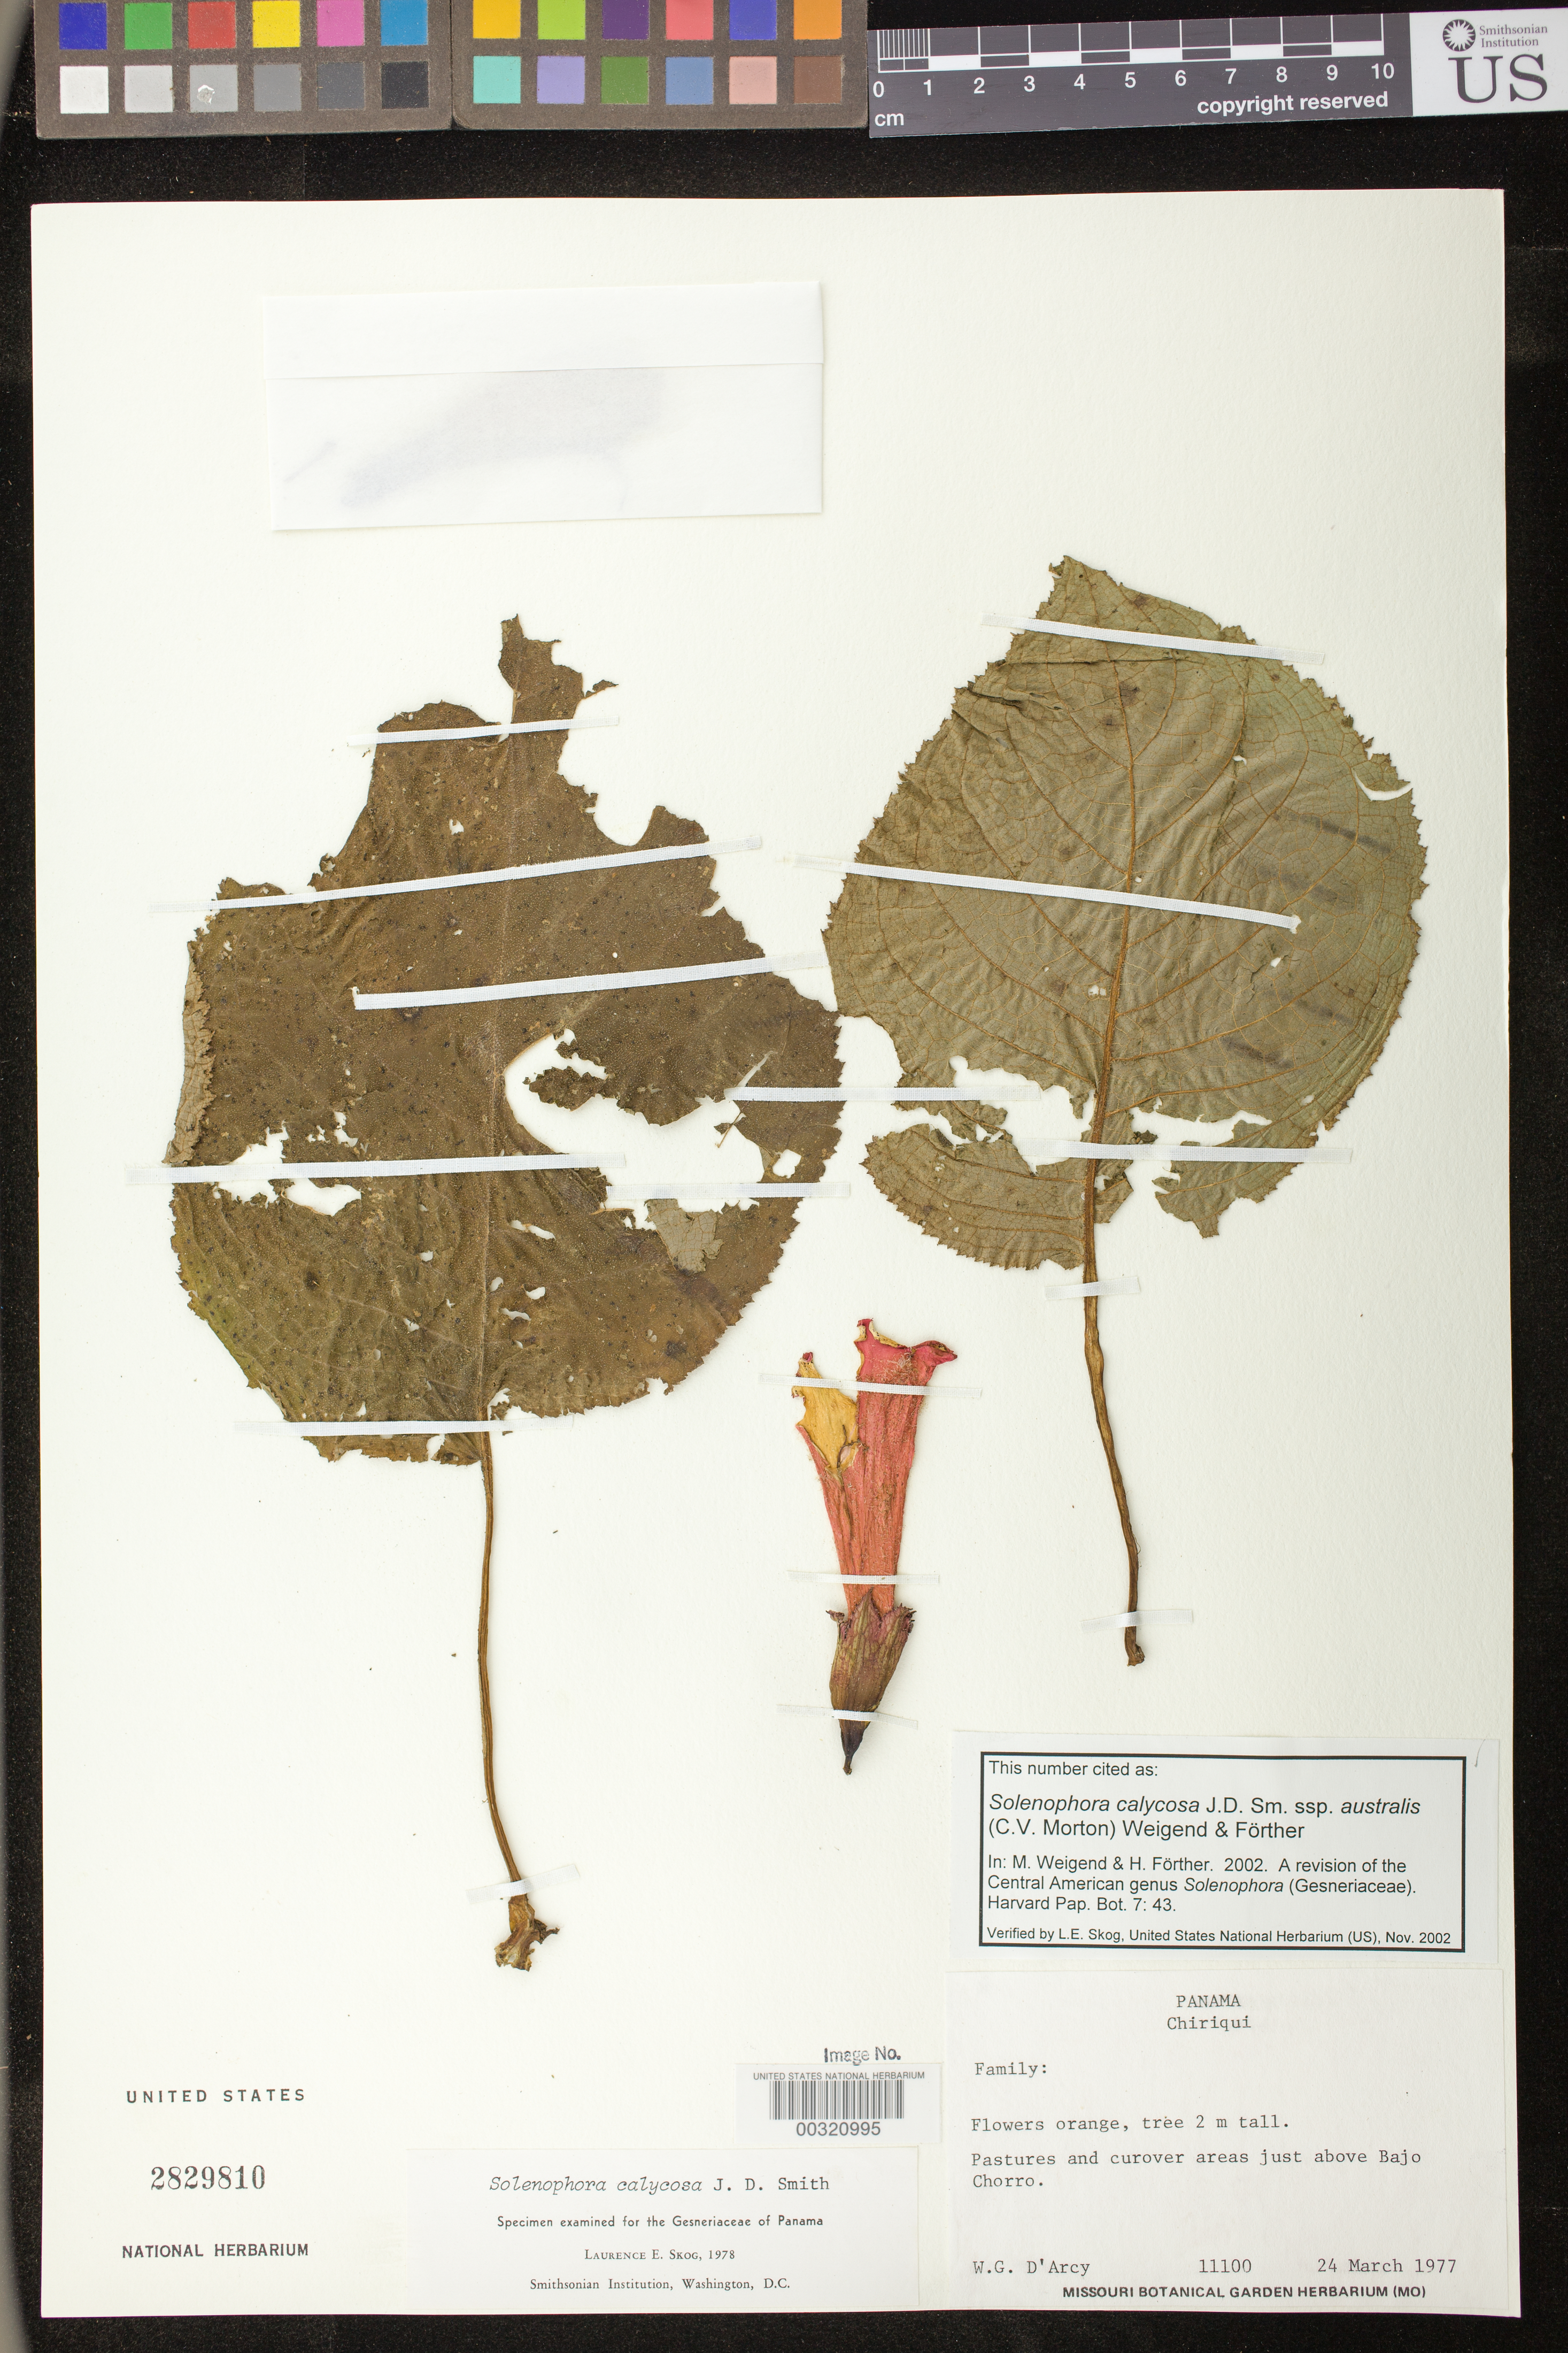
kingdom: Plantae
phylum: Tracheophyta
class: Magnoliopsida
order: Lamiales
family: Gesneriaceae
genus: Solenophora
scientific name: Solenophora calycosa subsp. australis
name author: (C.V. Morton) Weigend & Förther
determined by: Weigend; Förther, Harald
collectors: W. G. D'Arcy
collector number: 11100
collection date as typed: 24 Mar 1977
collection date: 1977-03-24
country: Panama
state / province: Chiriquí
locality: Just above Bajo Chorro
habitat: Pastures and cutover areas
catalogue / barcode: US 2829810